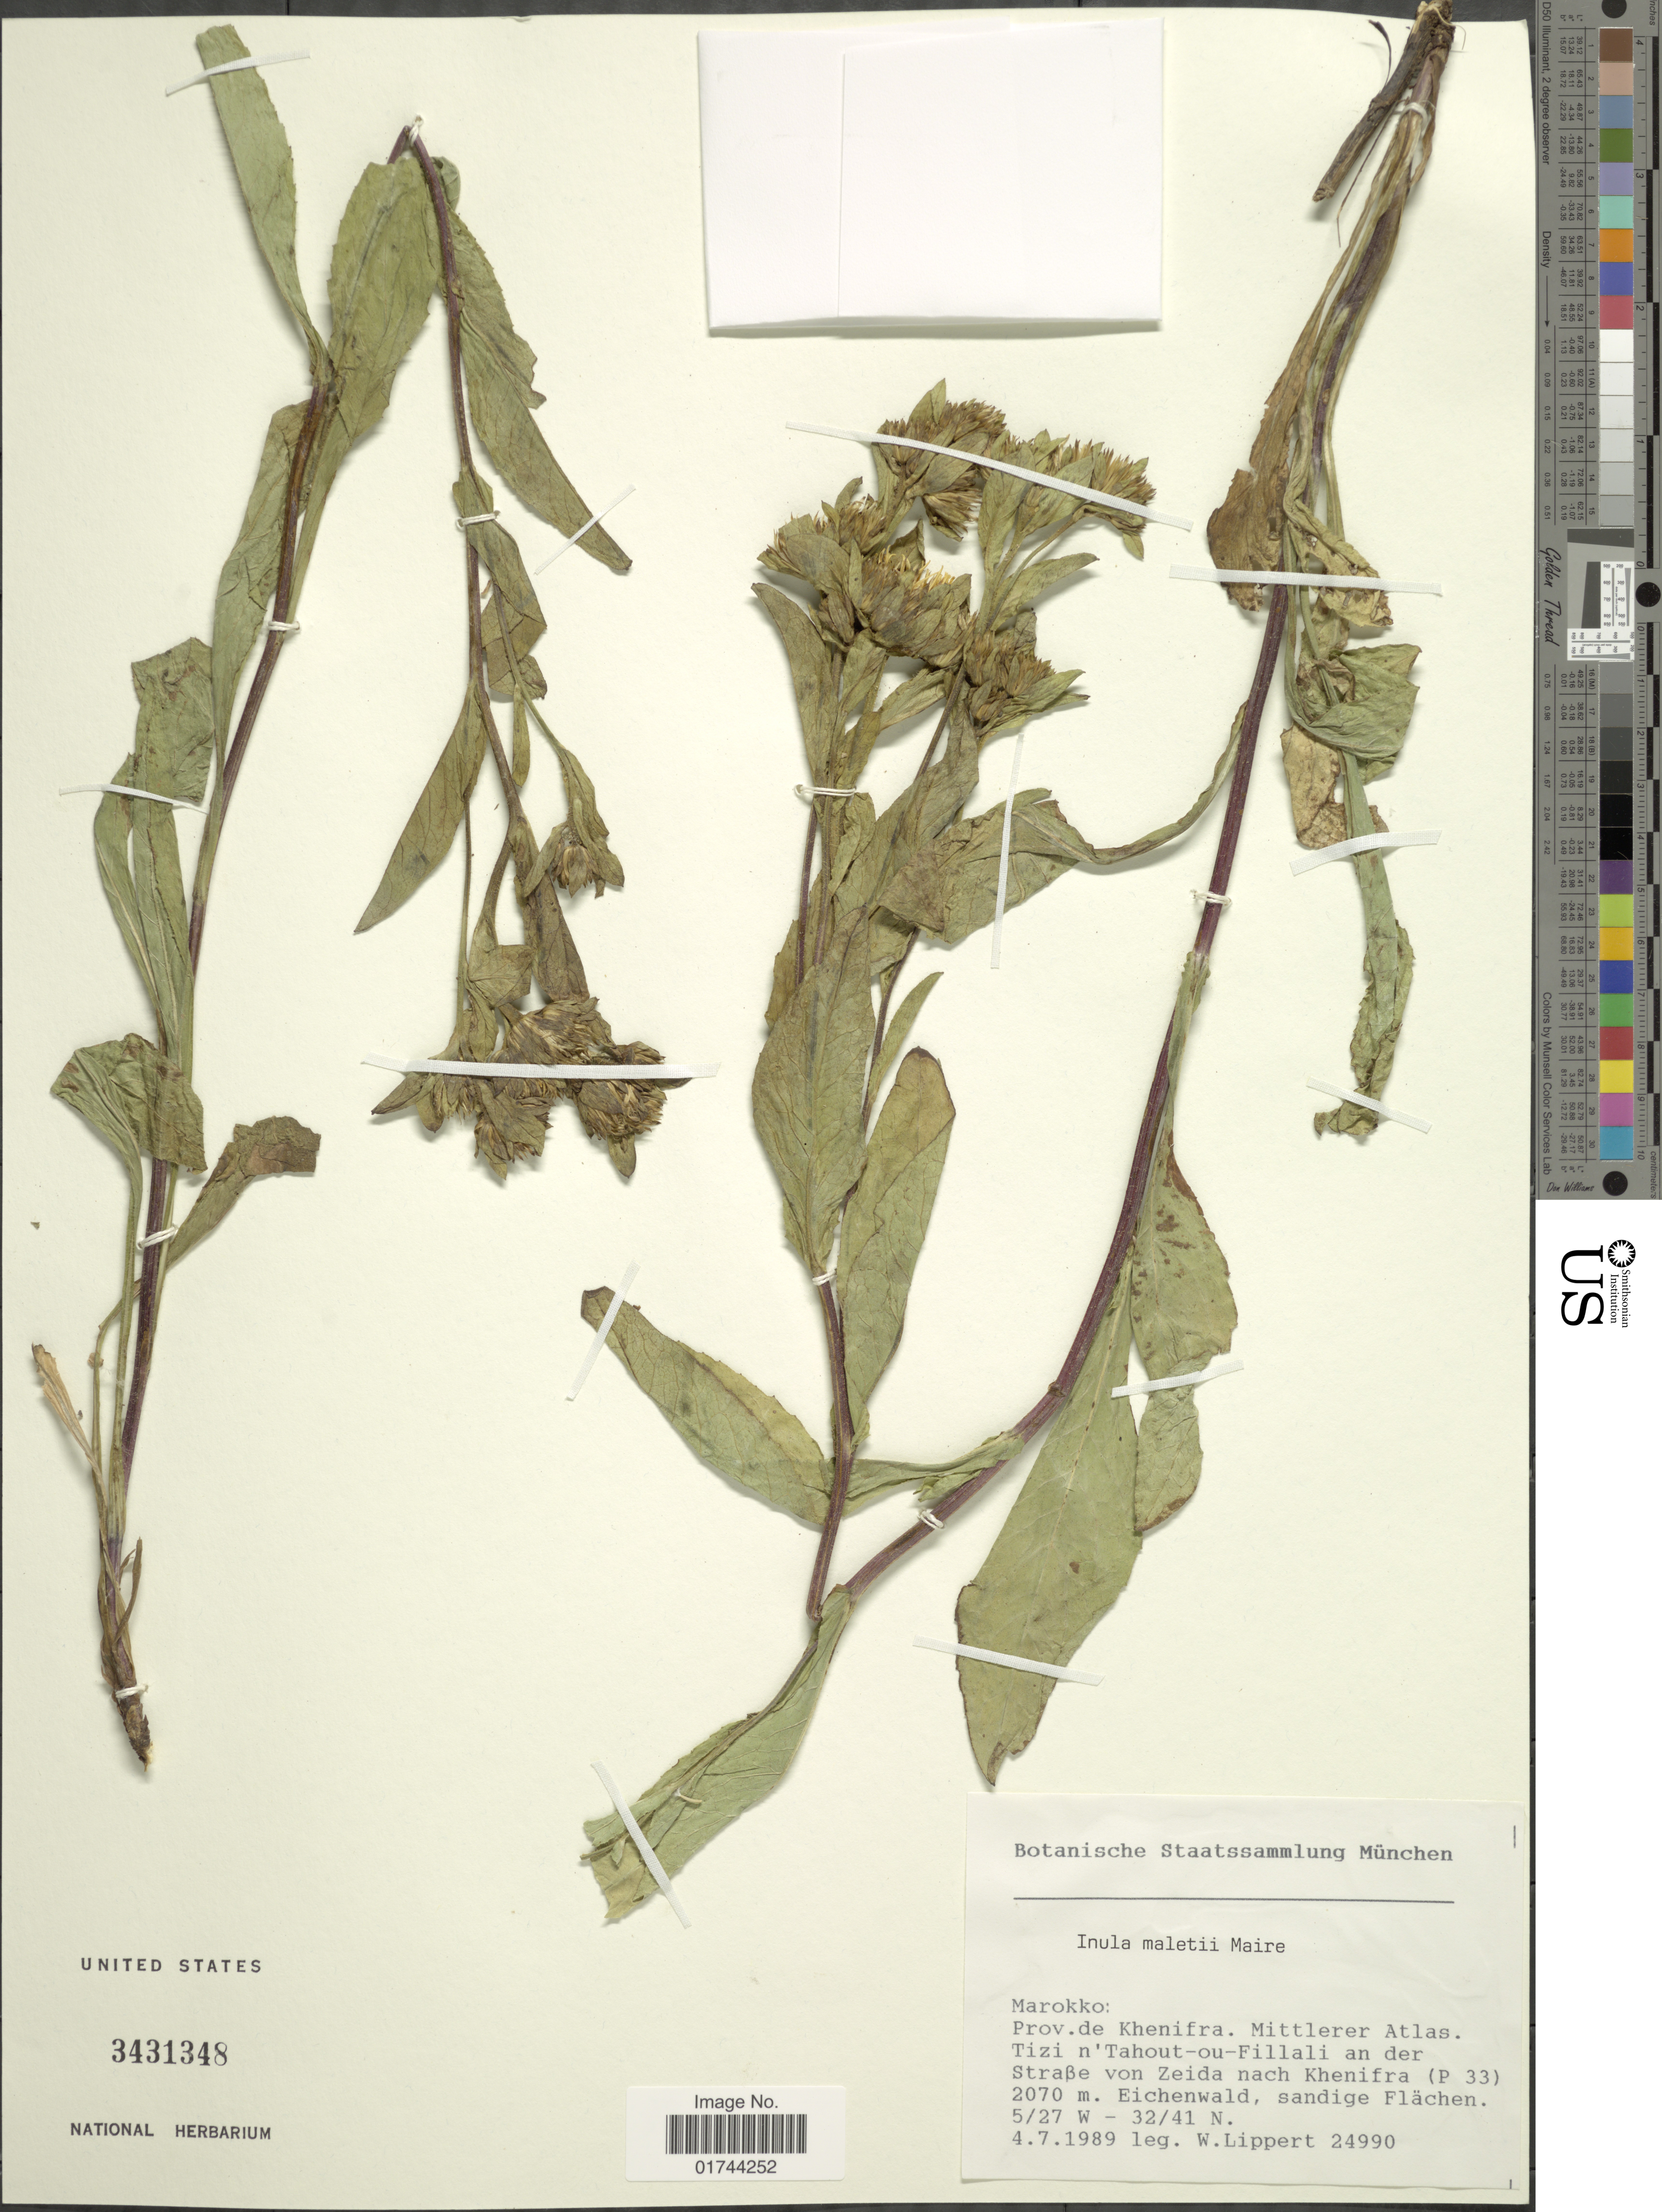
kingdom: Plantae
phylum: Tracheophyta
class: Magnoliopsida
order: Asterales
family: Asteraceae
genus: Inula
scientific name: Inula maletii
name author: Maire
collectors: W. Lippert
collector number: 24990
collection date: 1989-07-04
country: Morocco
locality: Prov. de Khenifra, Mittlerer Atlas, Tizi n'Tahout-ou-Fillali an der Strabe von Zeida nach Khenifra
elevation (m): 2070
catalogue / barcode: US 3431348